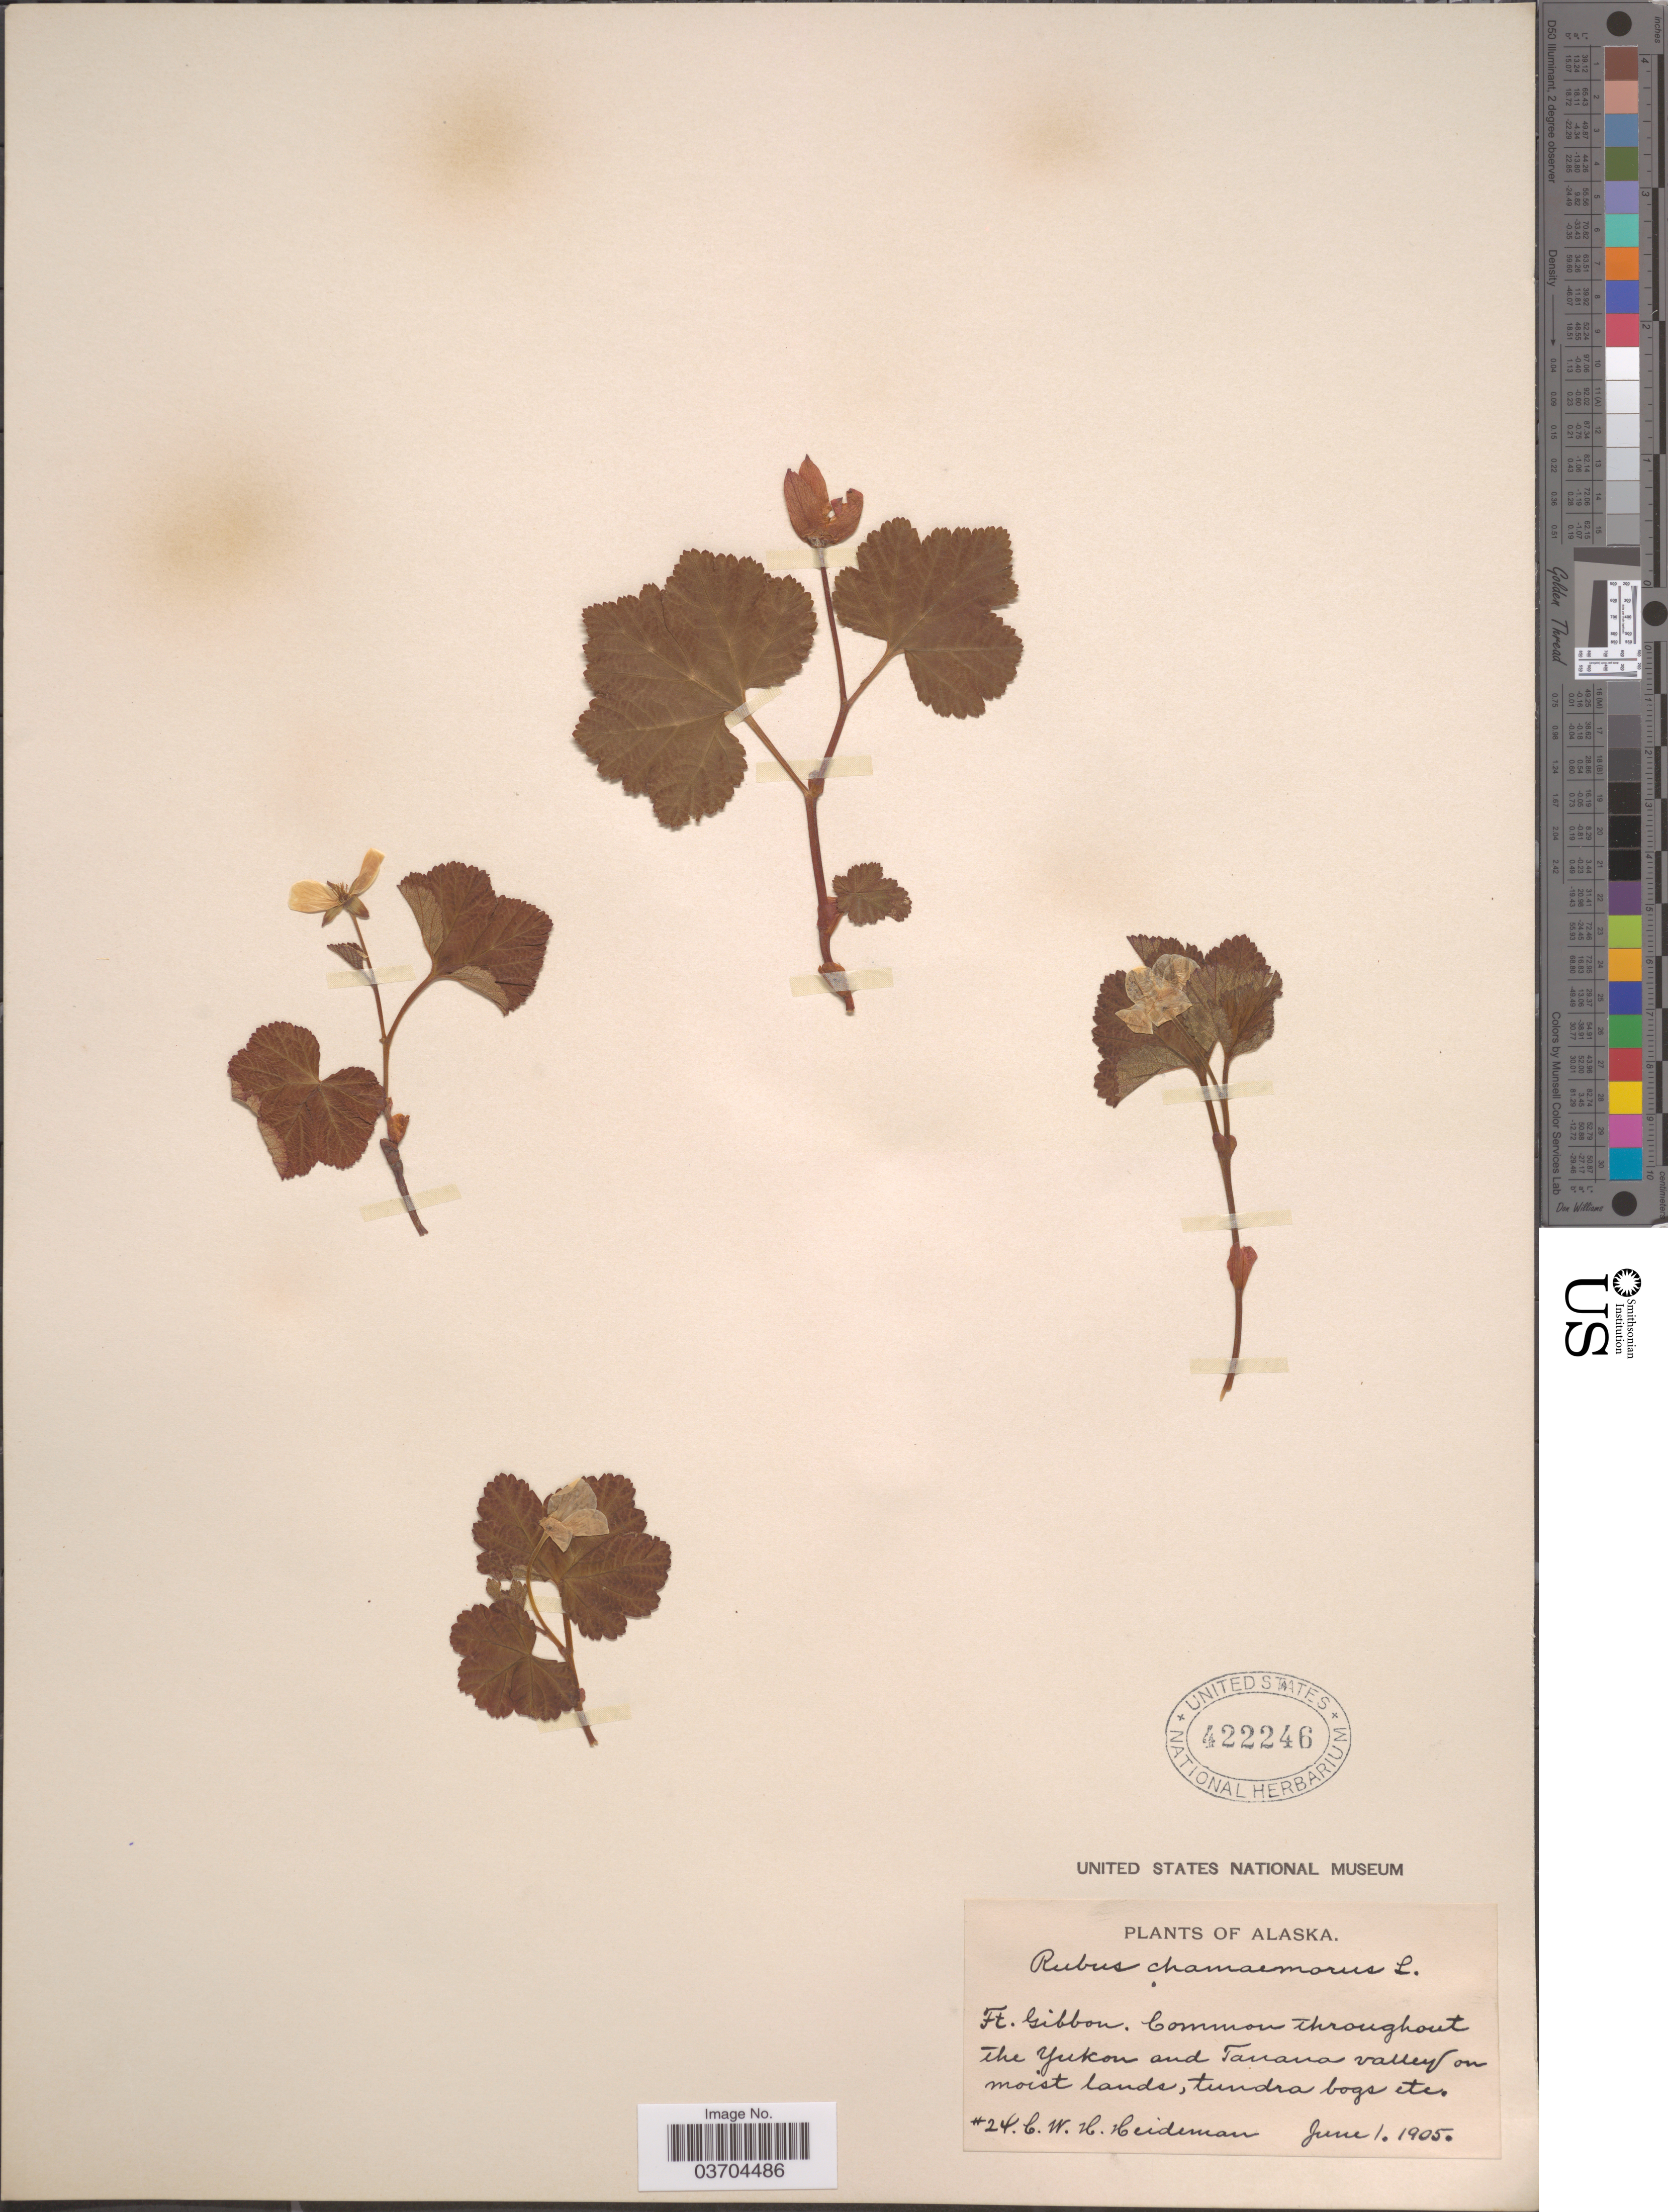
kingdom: Plantae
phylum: Tracheophyta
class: Magnoliopsida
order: Rosales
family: Rosaceae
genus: Rubus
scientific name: Rubus chamaemorus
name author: L.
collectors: C. Heideman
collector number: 24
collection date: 1905-06-01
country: United States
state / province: Alaska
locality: Throughout the Yukon and Tanana valley on moist lands, tundra bogs etc.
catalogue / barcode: US 422246